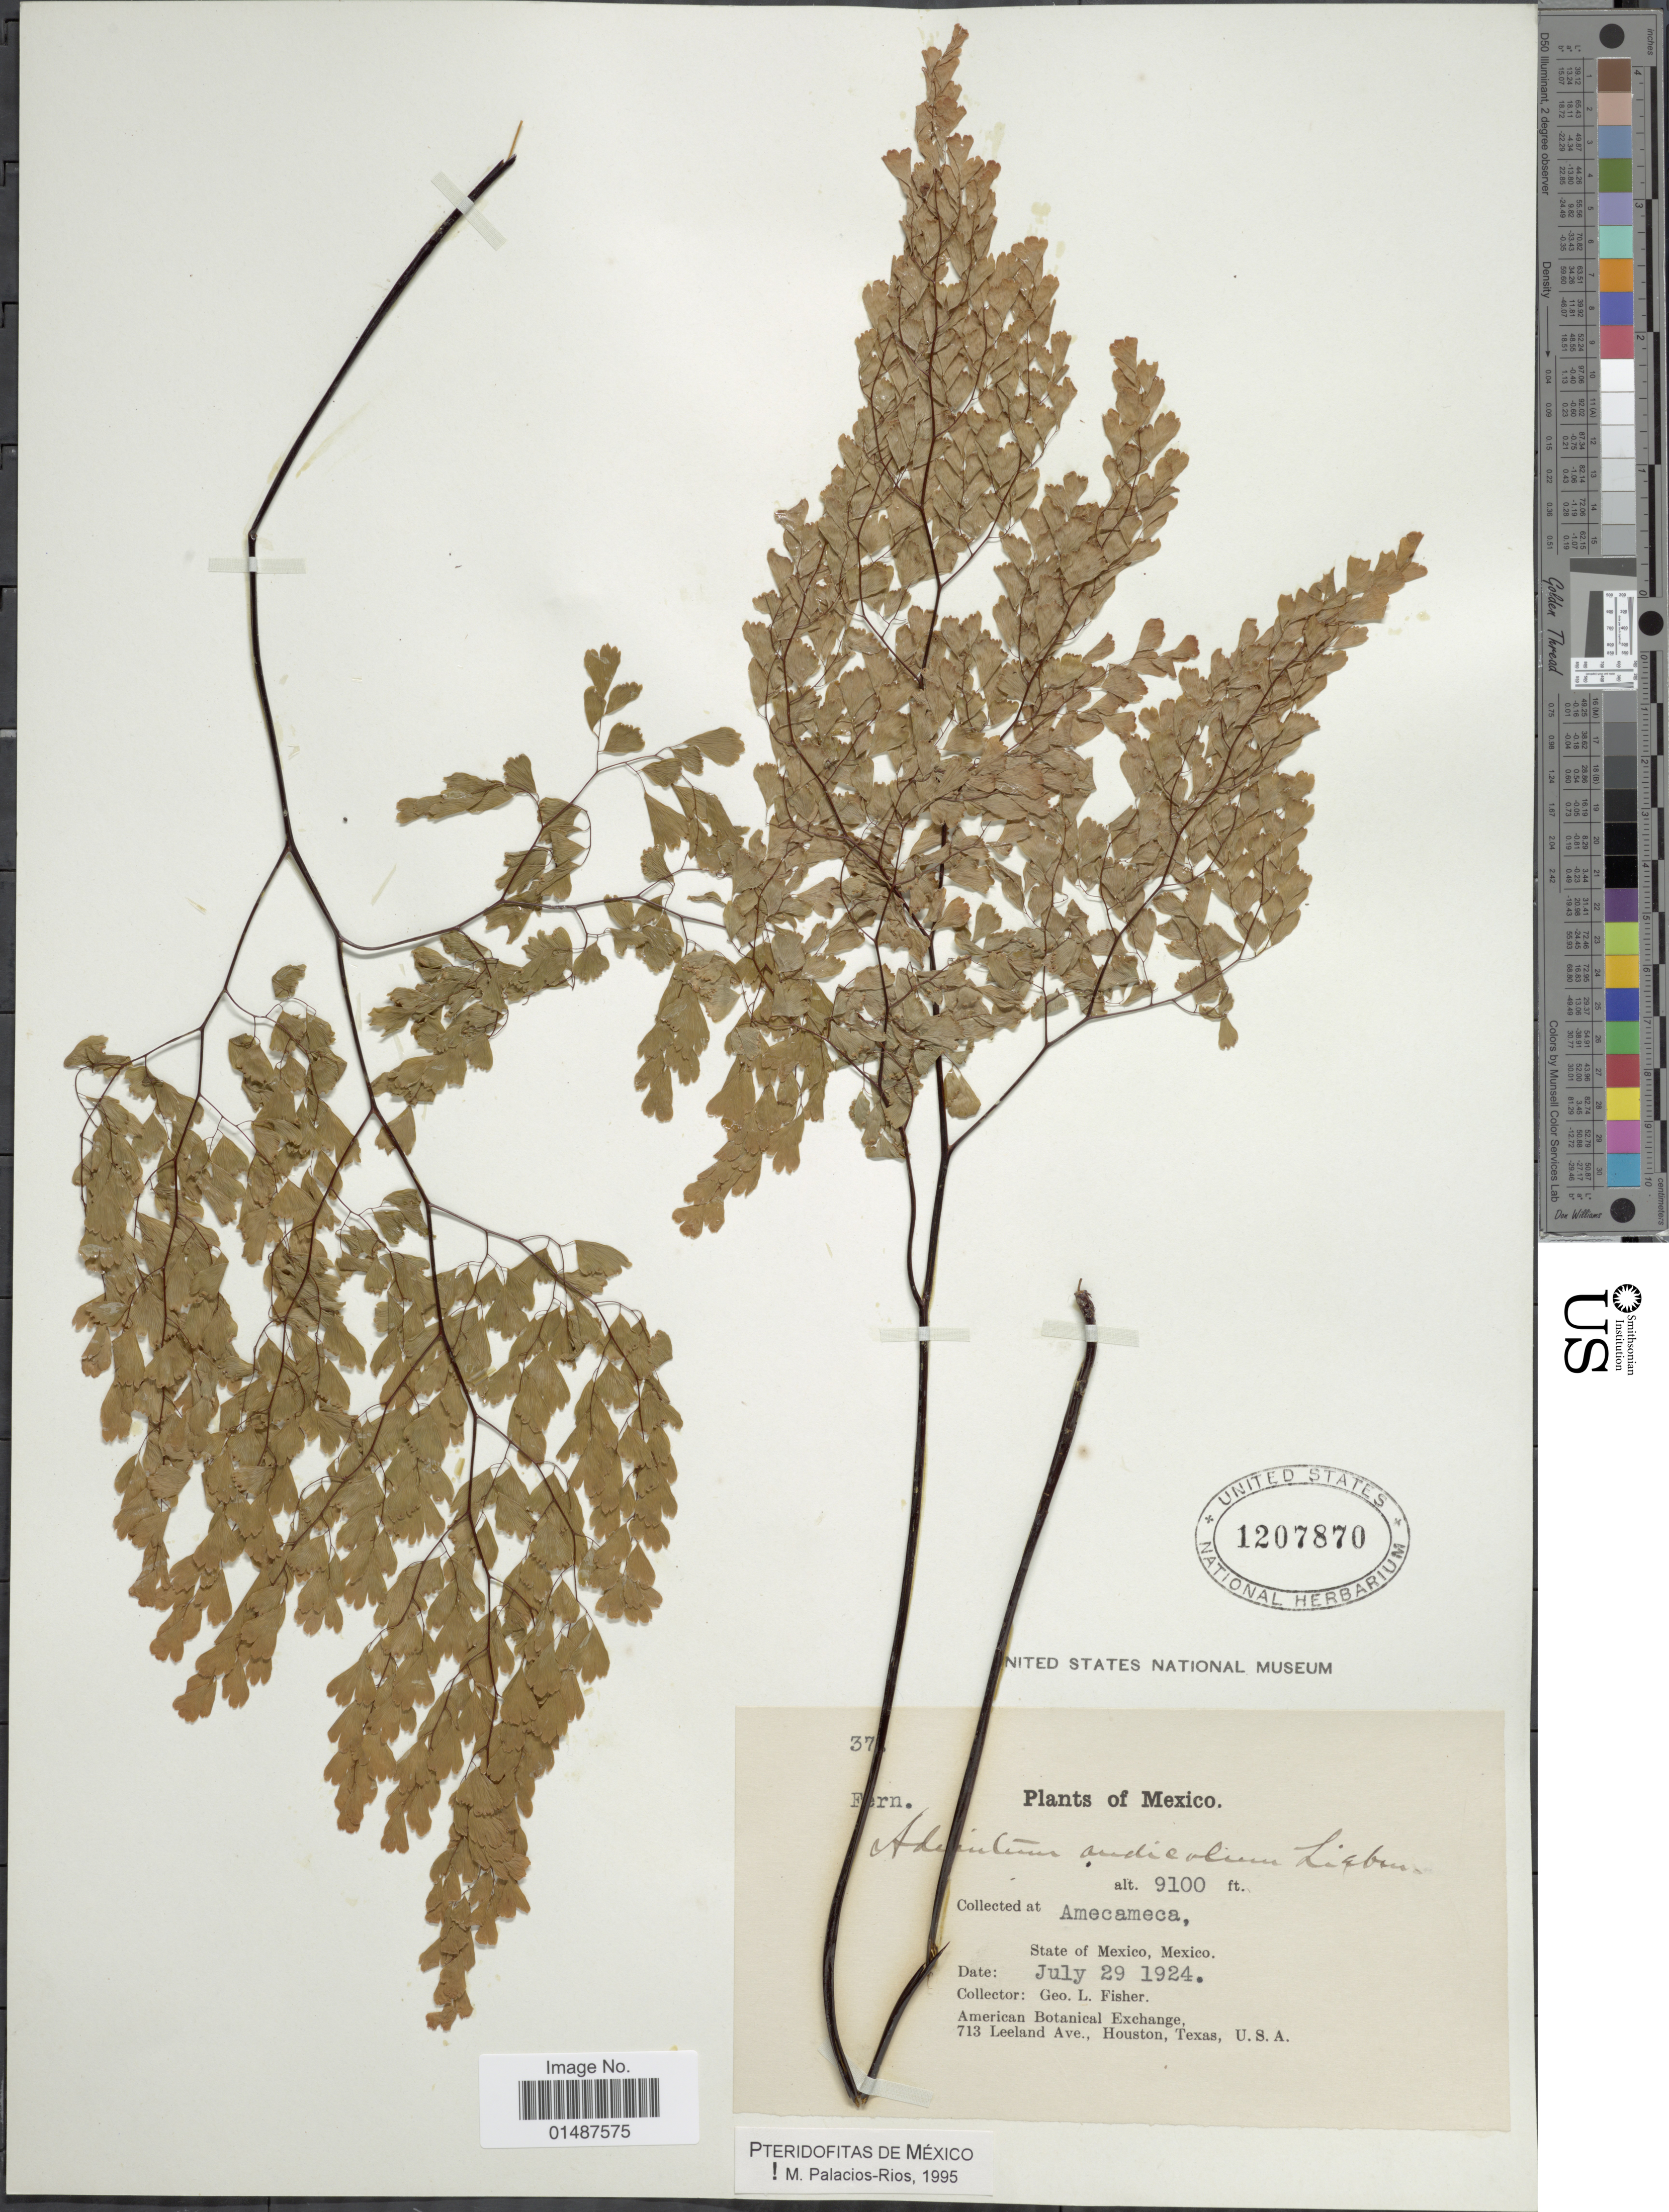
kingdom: Plantae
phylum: Tracheophyta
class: Polypodiopsida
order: Polypodiales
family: Pteridaceae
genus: Adiantum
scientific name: Adiantum andicola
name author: Liebm.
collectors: G. L. Fisher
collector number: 37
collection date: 1924-07-29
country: Mexico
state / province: México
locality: Amecameca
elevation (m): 2774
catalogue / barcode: US 1207870